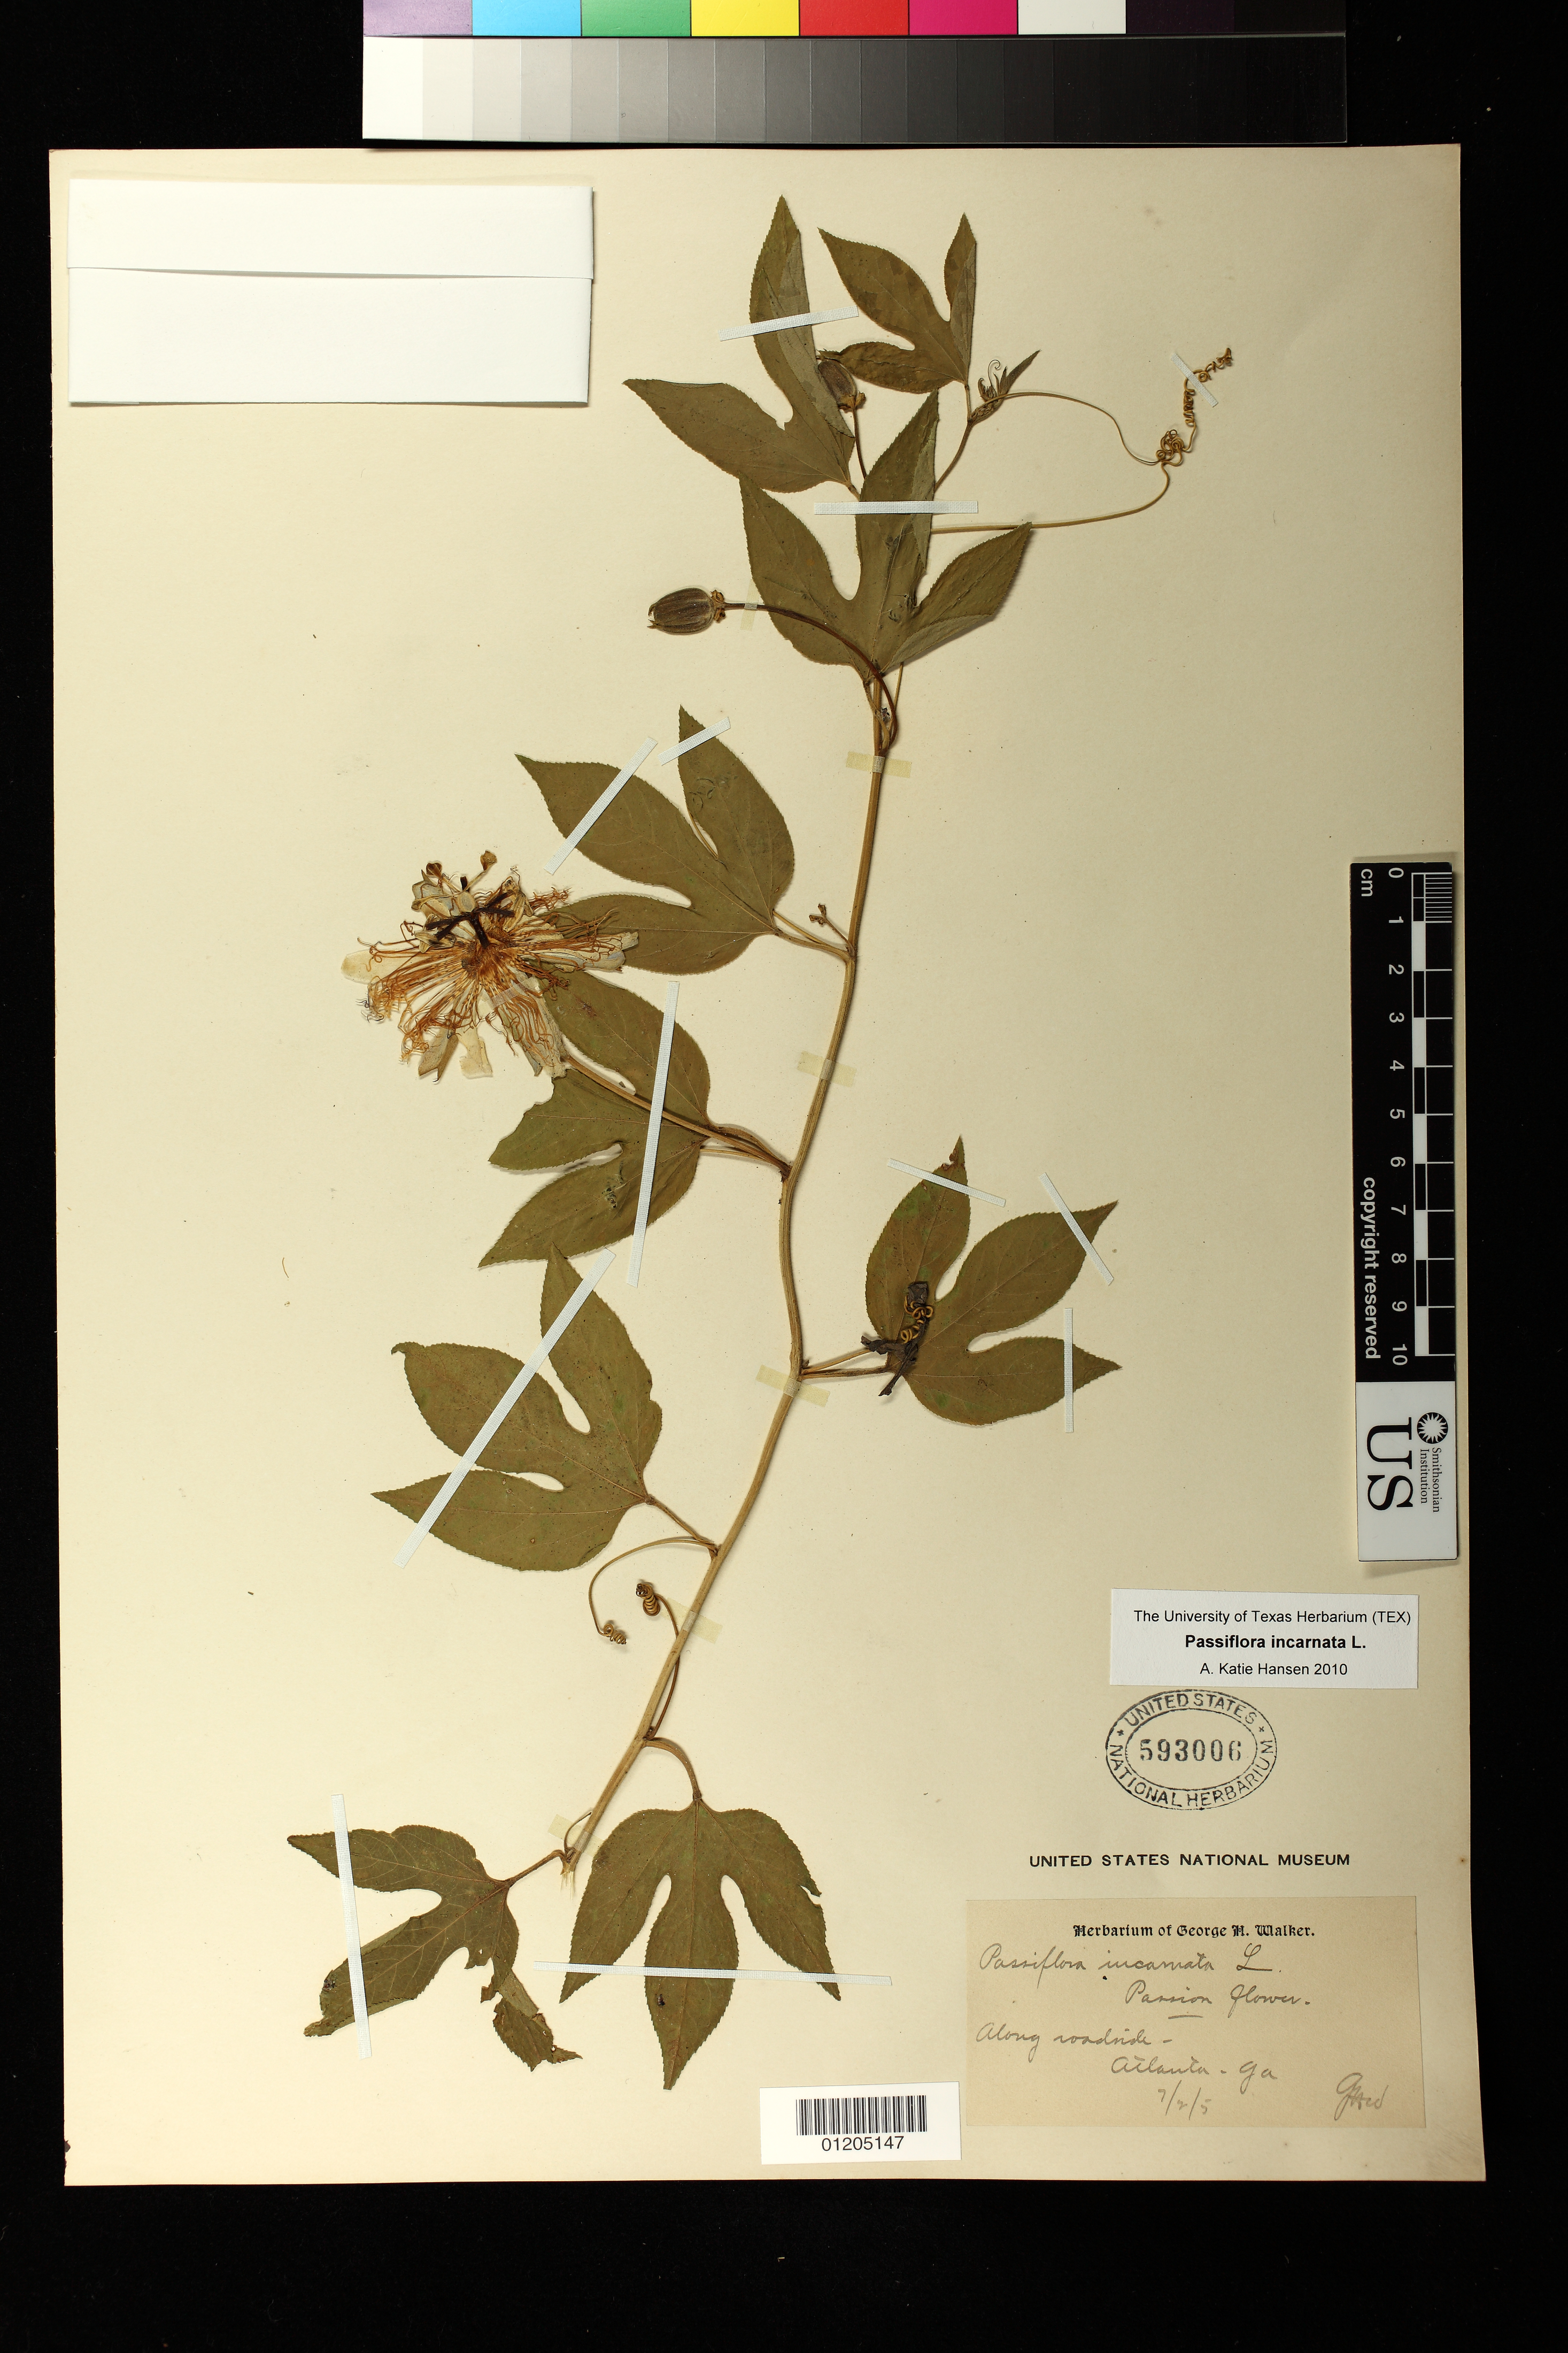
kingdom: Plantae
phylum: Tracheophyta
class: Magnoliopsida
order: Malpighiales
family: Passifloraceae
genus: Passiflora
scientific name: Passiflora incarnata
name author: L.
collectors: G. H. Walker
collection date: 1905-07-02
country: United States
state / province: Georgia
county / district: Fulton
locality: Atlanta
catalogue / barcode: US 593006